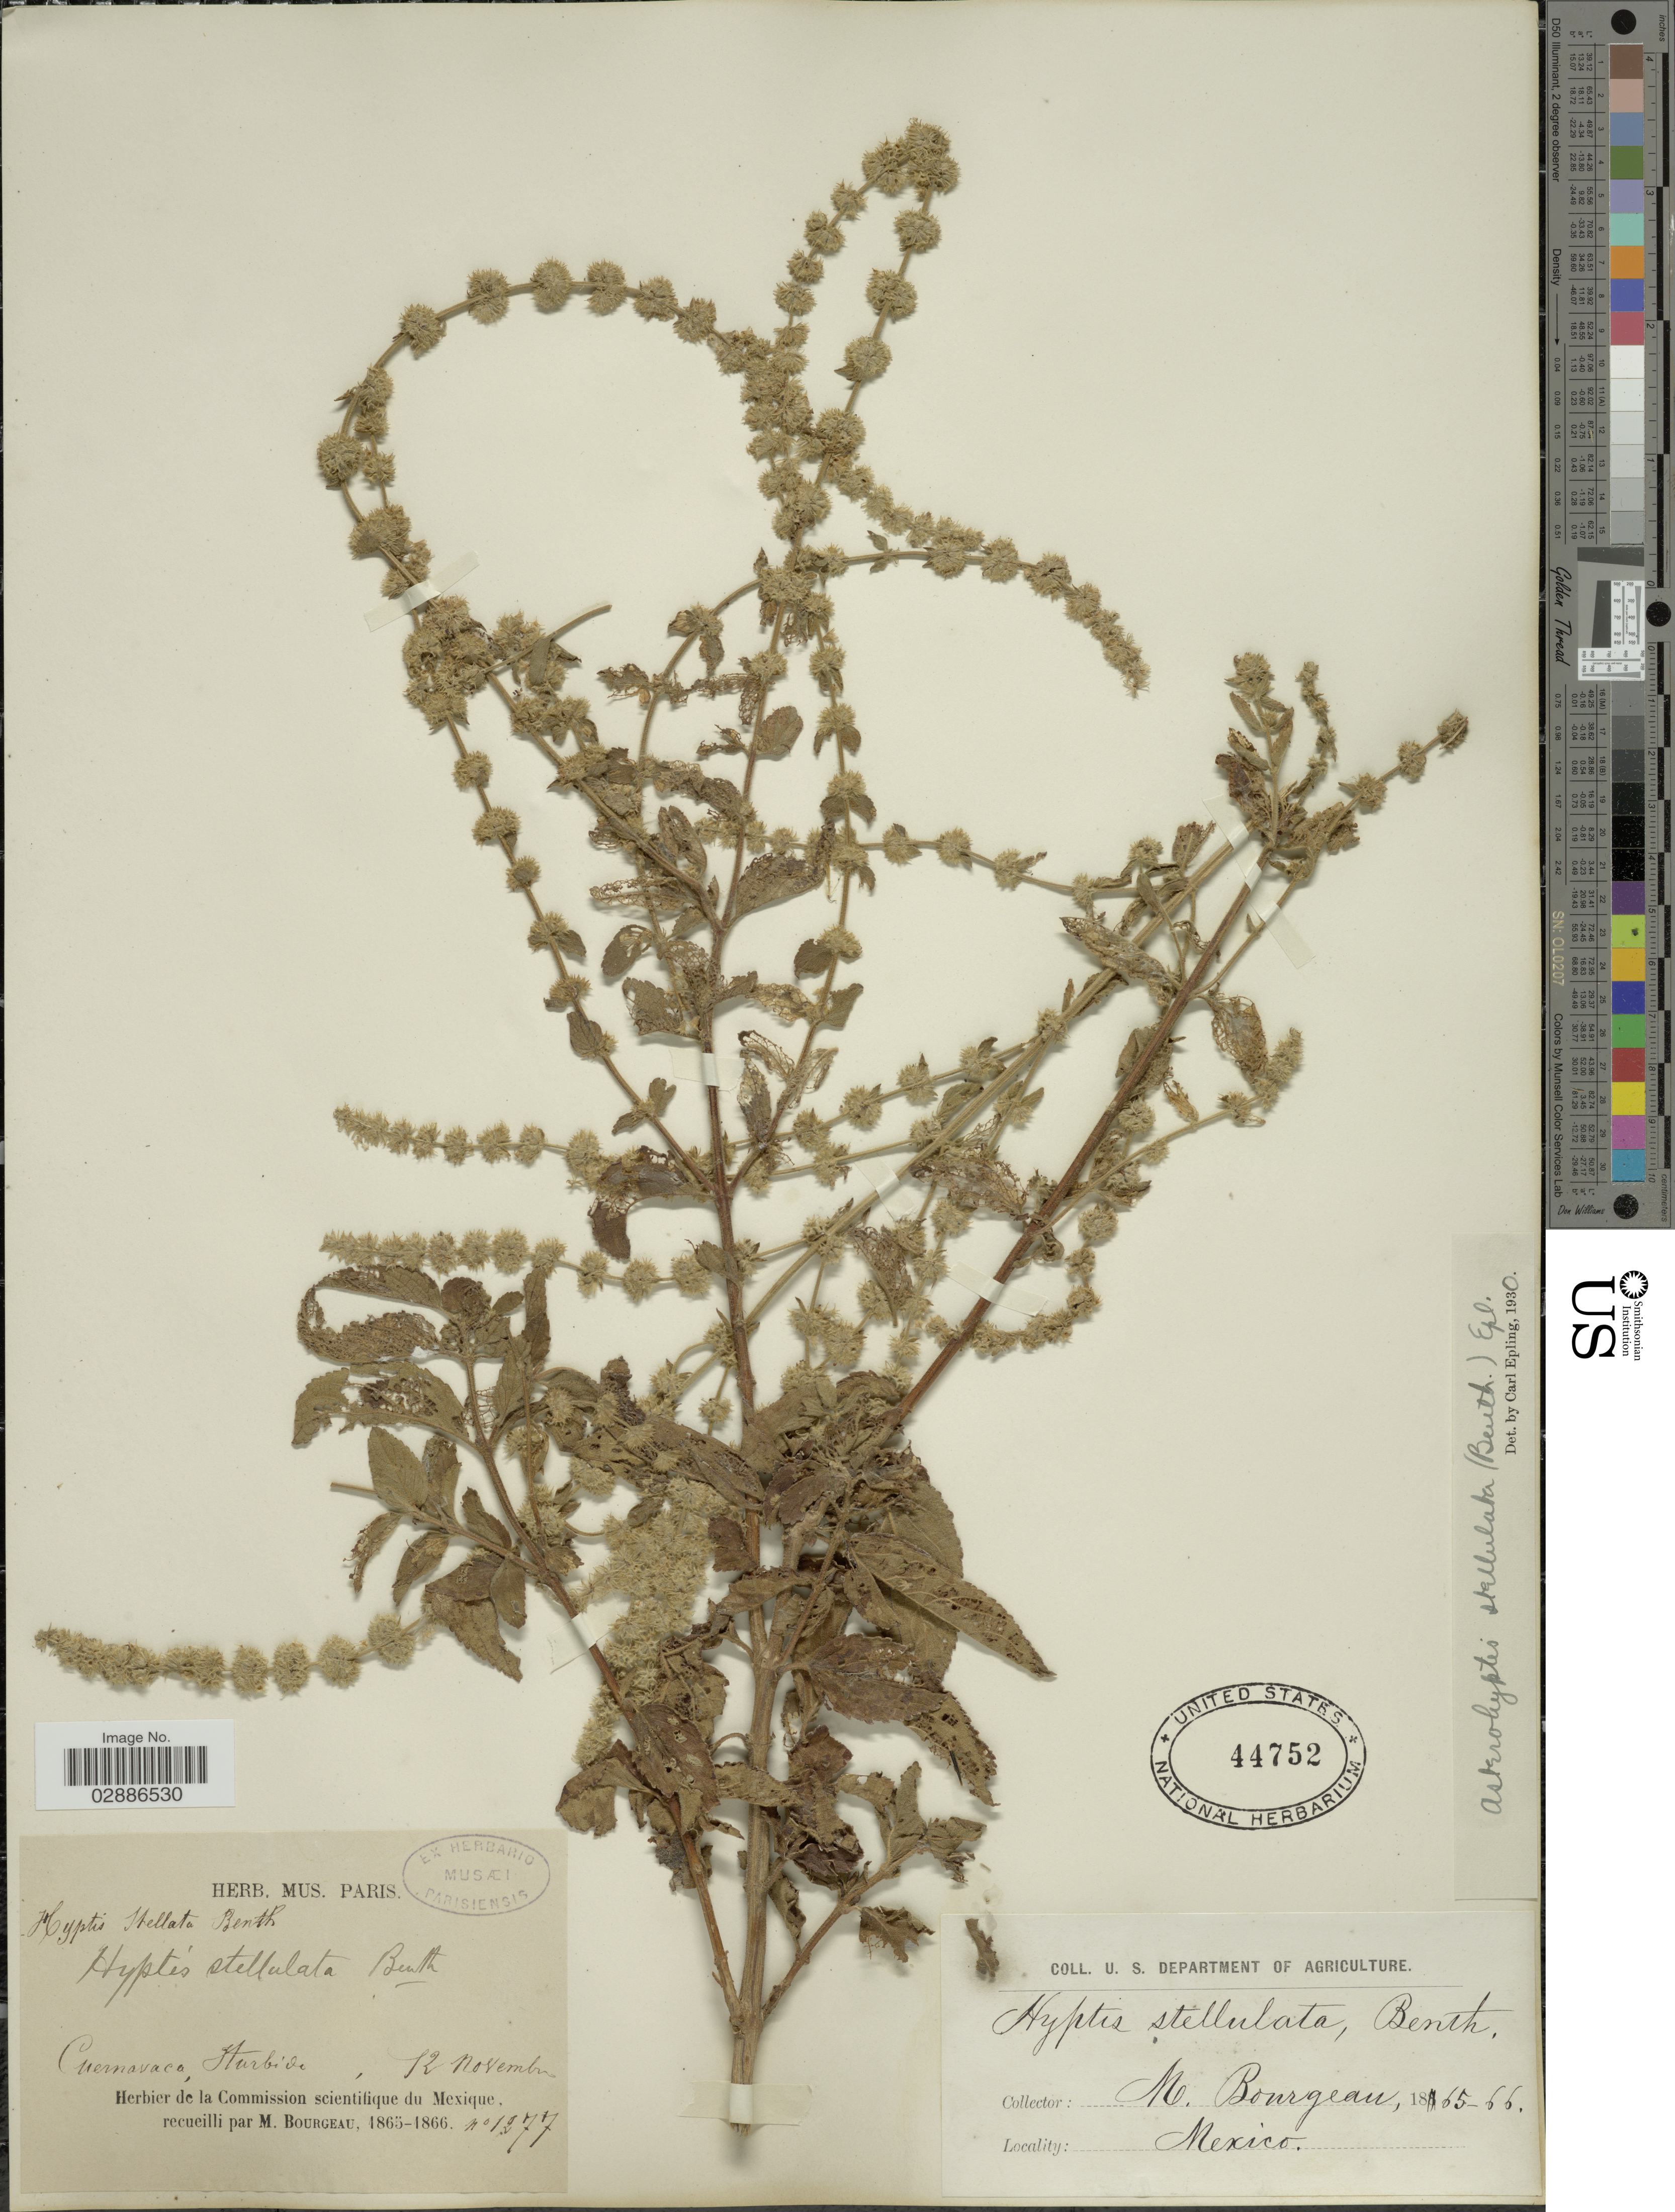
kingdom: Plantae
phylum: Tracheophyta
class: Magnoliopsida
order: Lamiales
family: Lamiaceae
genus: Asterohyptis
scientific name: Asterohyptis stellulata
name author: (Benth.) Epling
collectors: M. Bourgeau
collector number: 1277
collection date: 1865-11-12/1866-11-12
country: Mexico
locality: Cuernavaca, Iturbide.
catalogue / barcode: US 44752